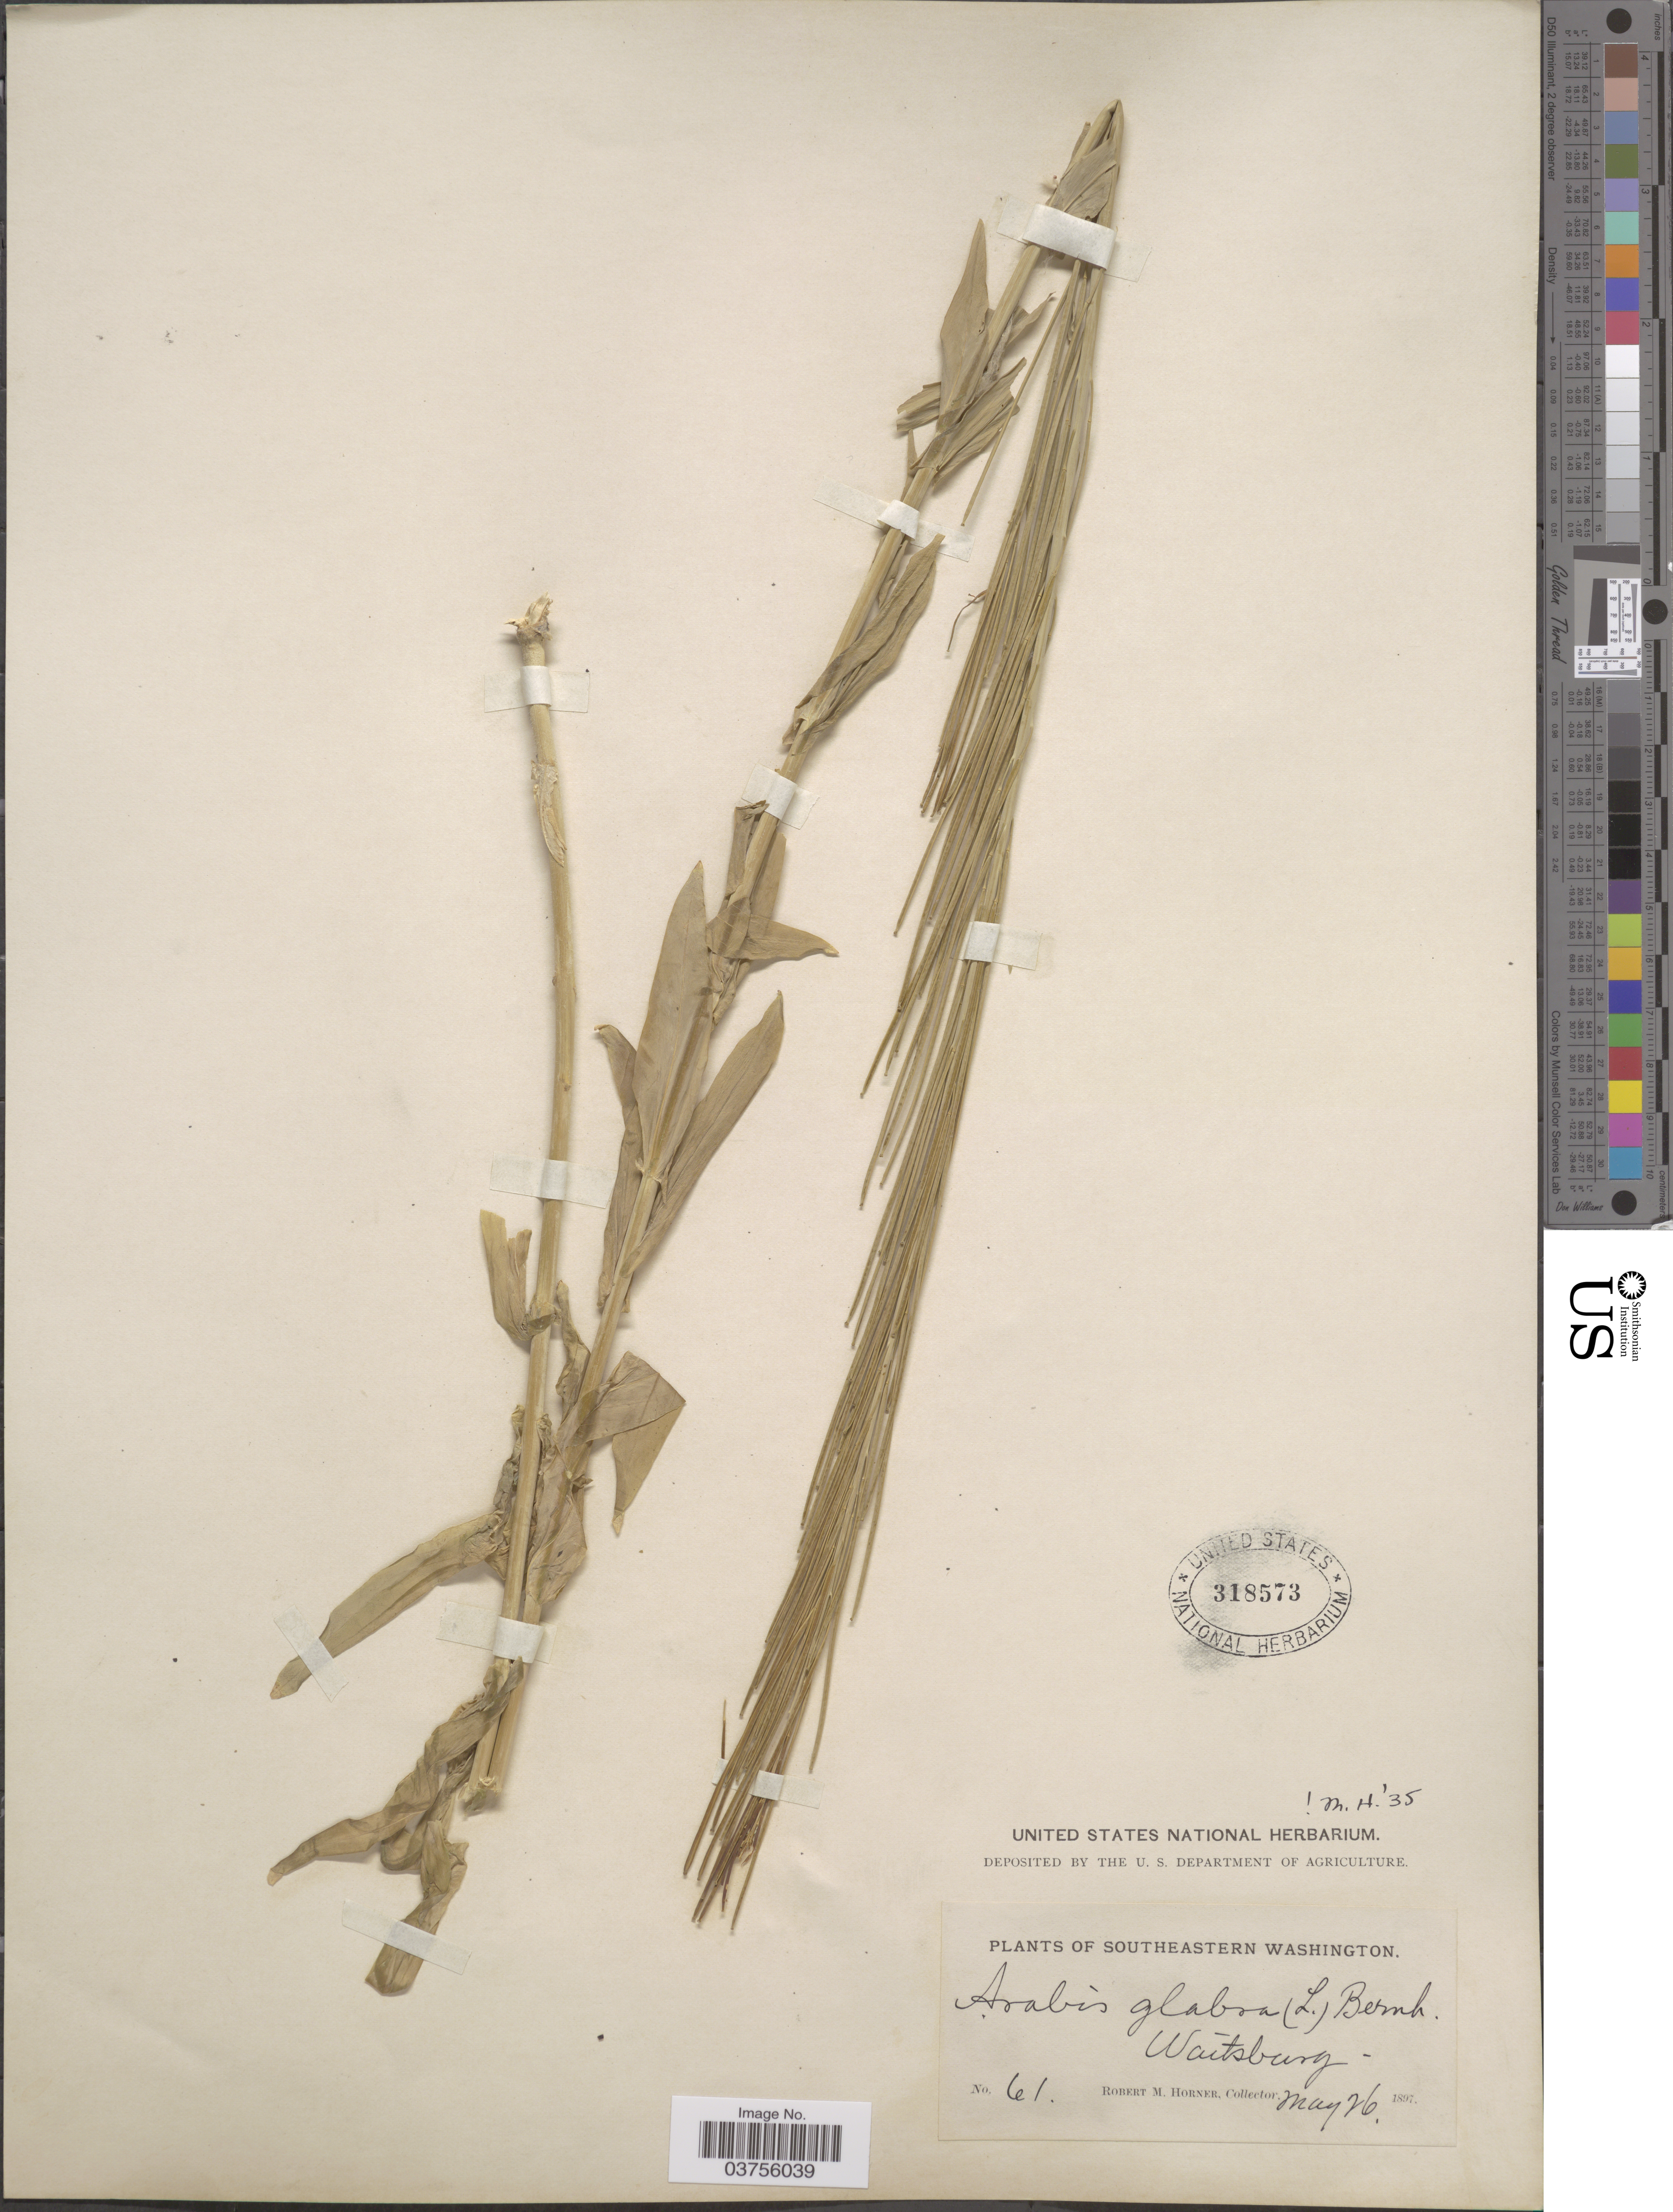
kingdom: Plantae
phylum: Tracheophyta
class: Magnoliopsida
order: Brassicales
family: Brassicaceae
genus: Turritis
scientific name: Turritis glabra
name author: L.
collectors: R. Horner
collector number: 61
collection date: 1897-05-26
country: United States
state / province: Washington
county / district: Walla Walla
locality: Southeastern Washington. Waitsburg.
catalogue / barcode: US 318573